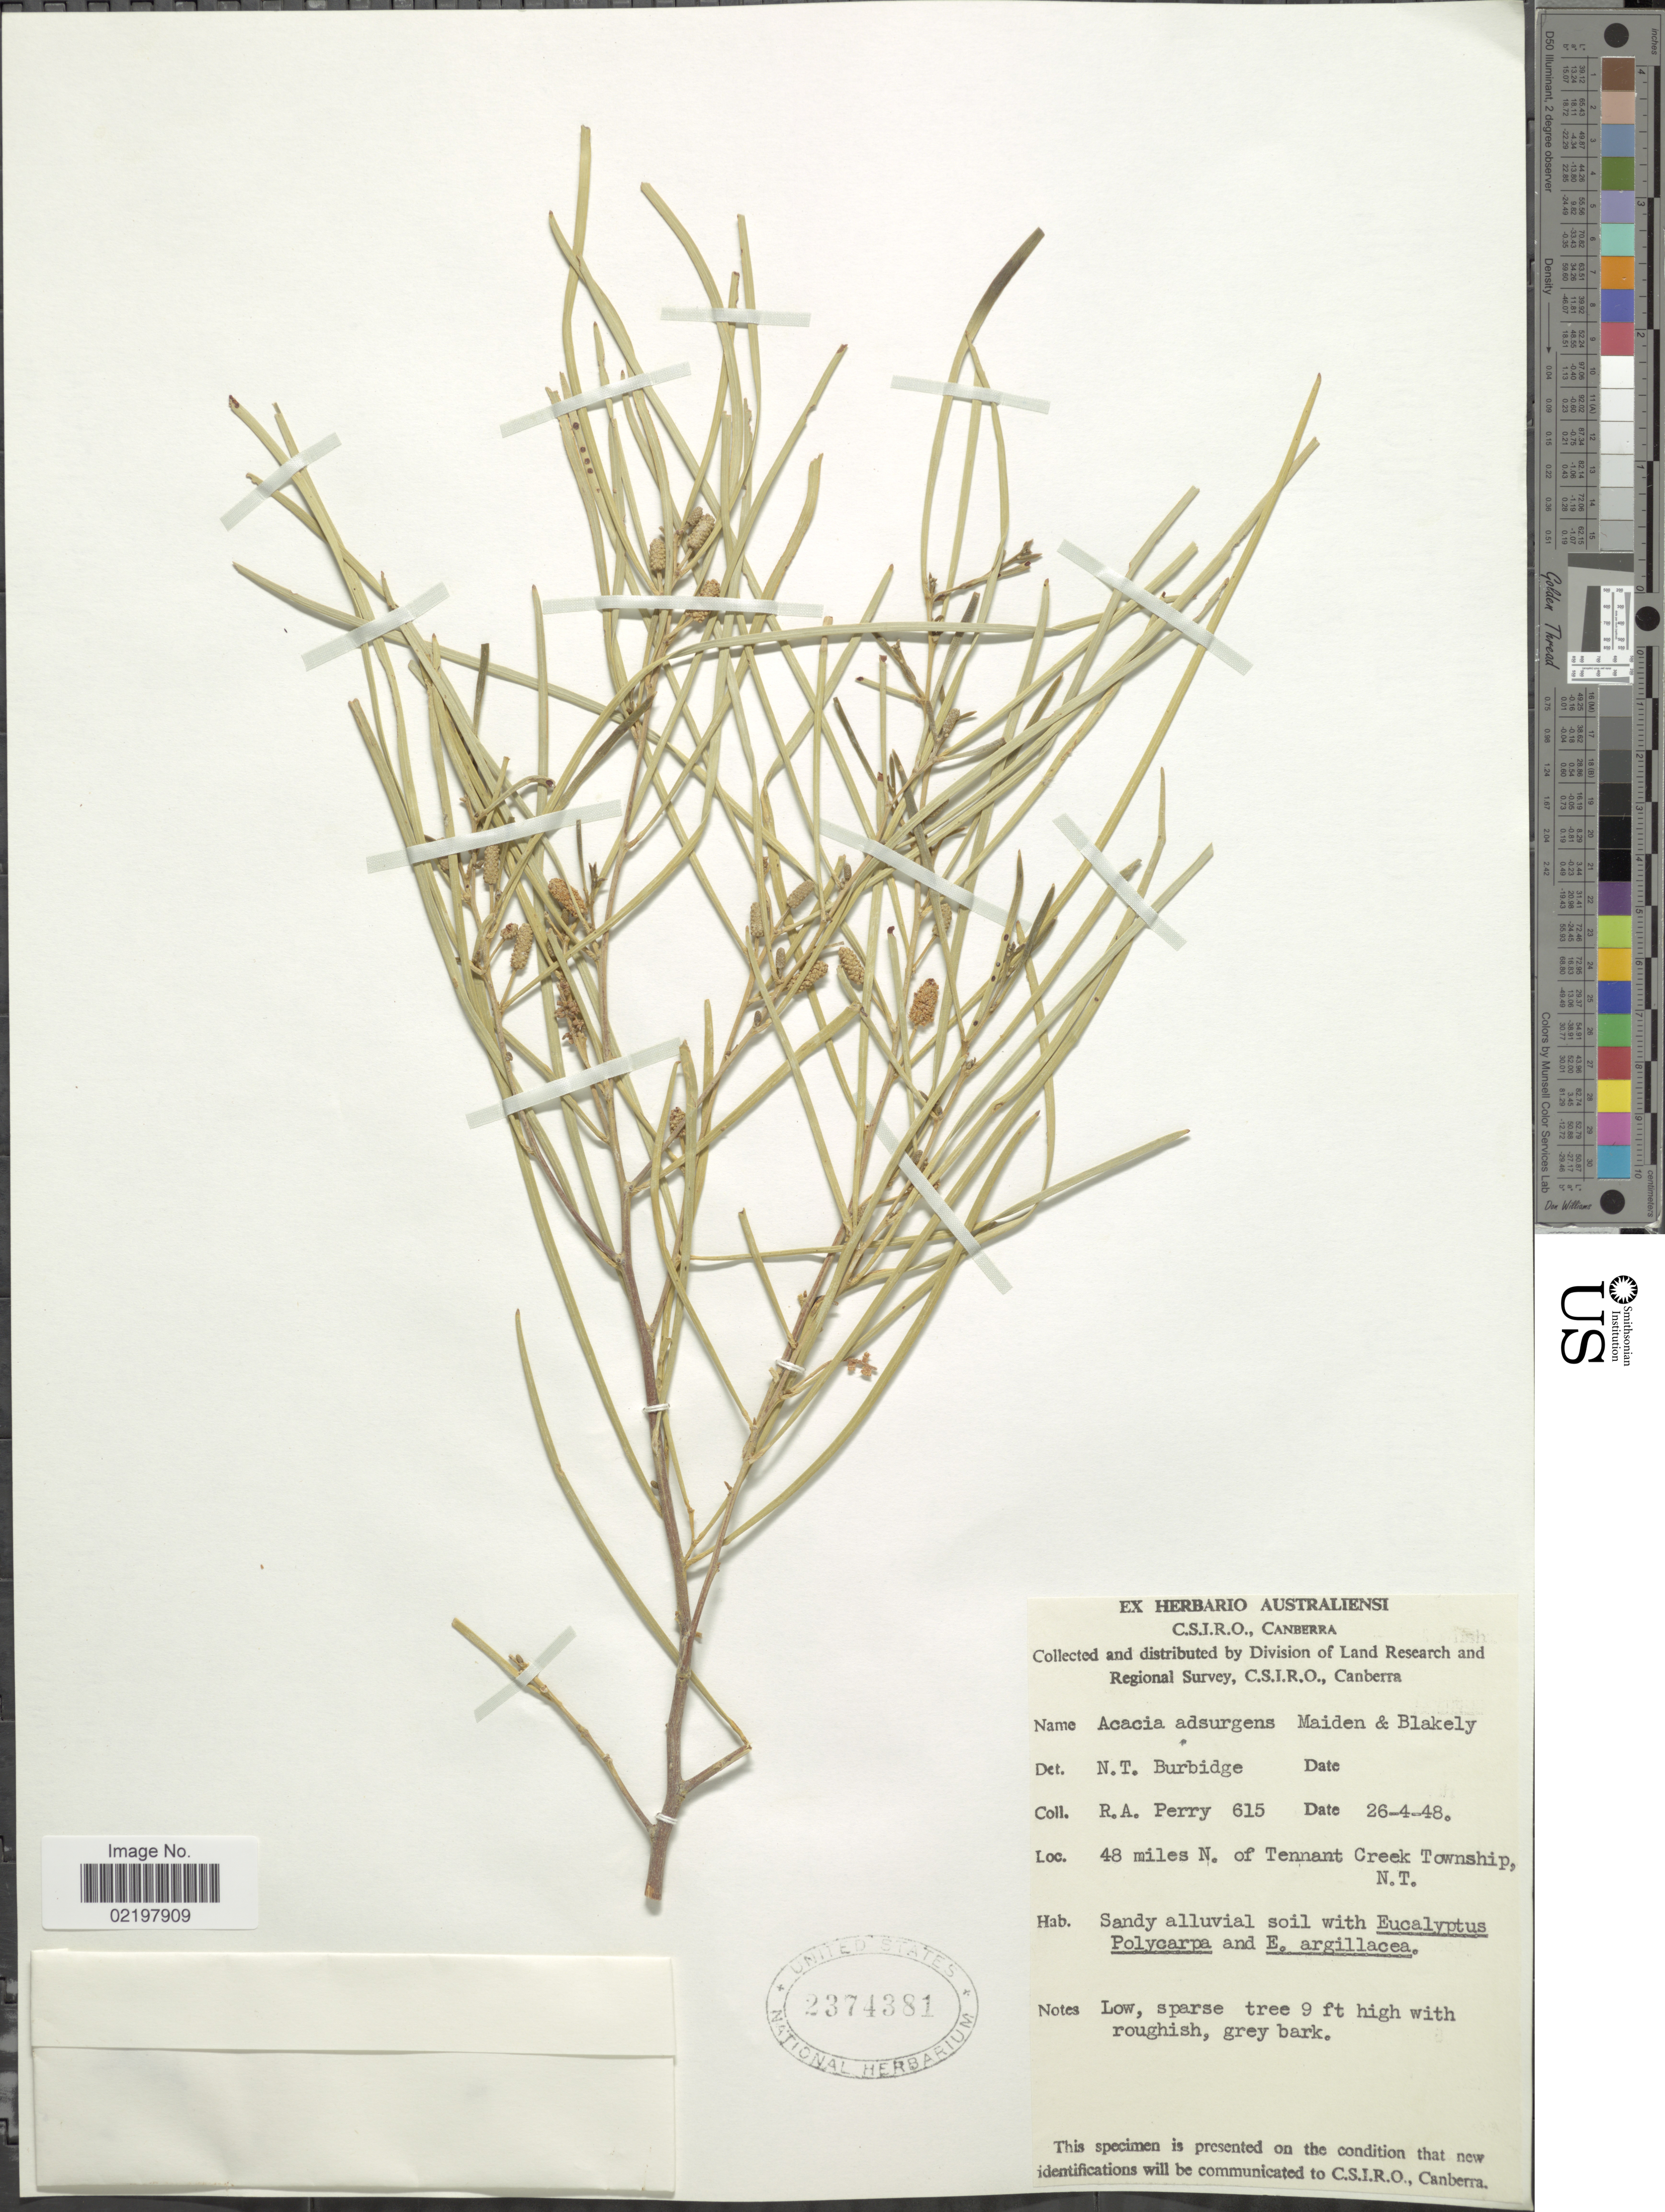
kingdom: Plantae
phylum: Tracheophyta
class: Magnoliopsida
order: Fabales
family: Fabaceae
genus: Acacia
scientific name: Acacia adsurgens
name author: Maiden & Blakeley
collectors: N. T. Burbidge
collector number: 615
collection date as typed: Transcribed d/m/y: 26/4/48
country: Australia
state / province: Northern Territory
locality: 48 miles N. of Tennant Creek Township, N. T.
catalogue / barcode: US 2374381